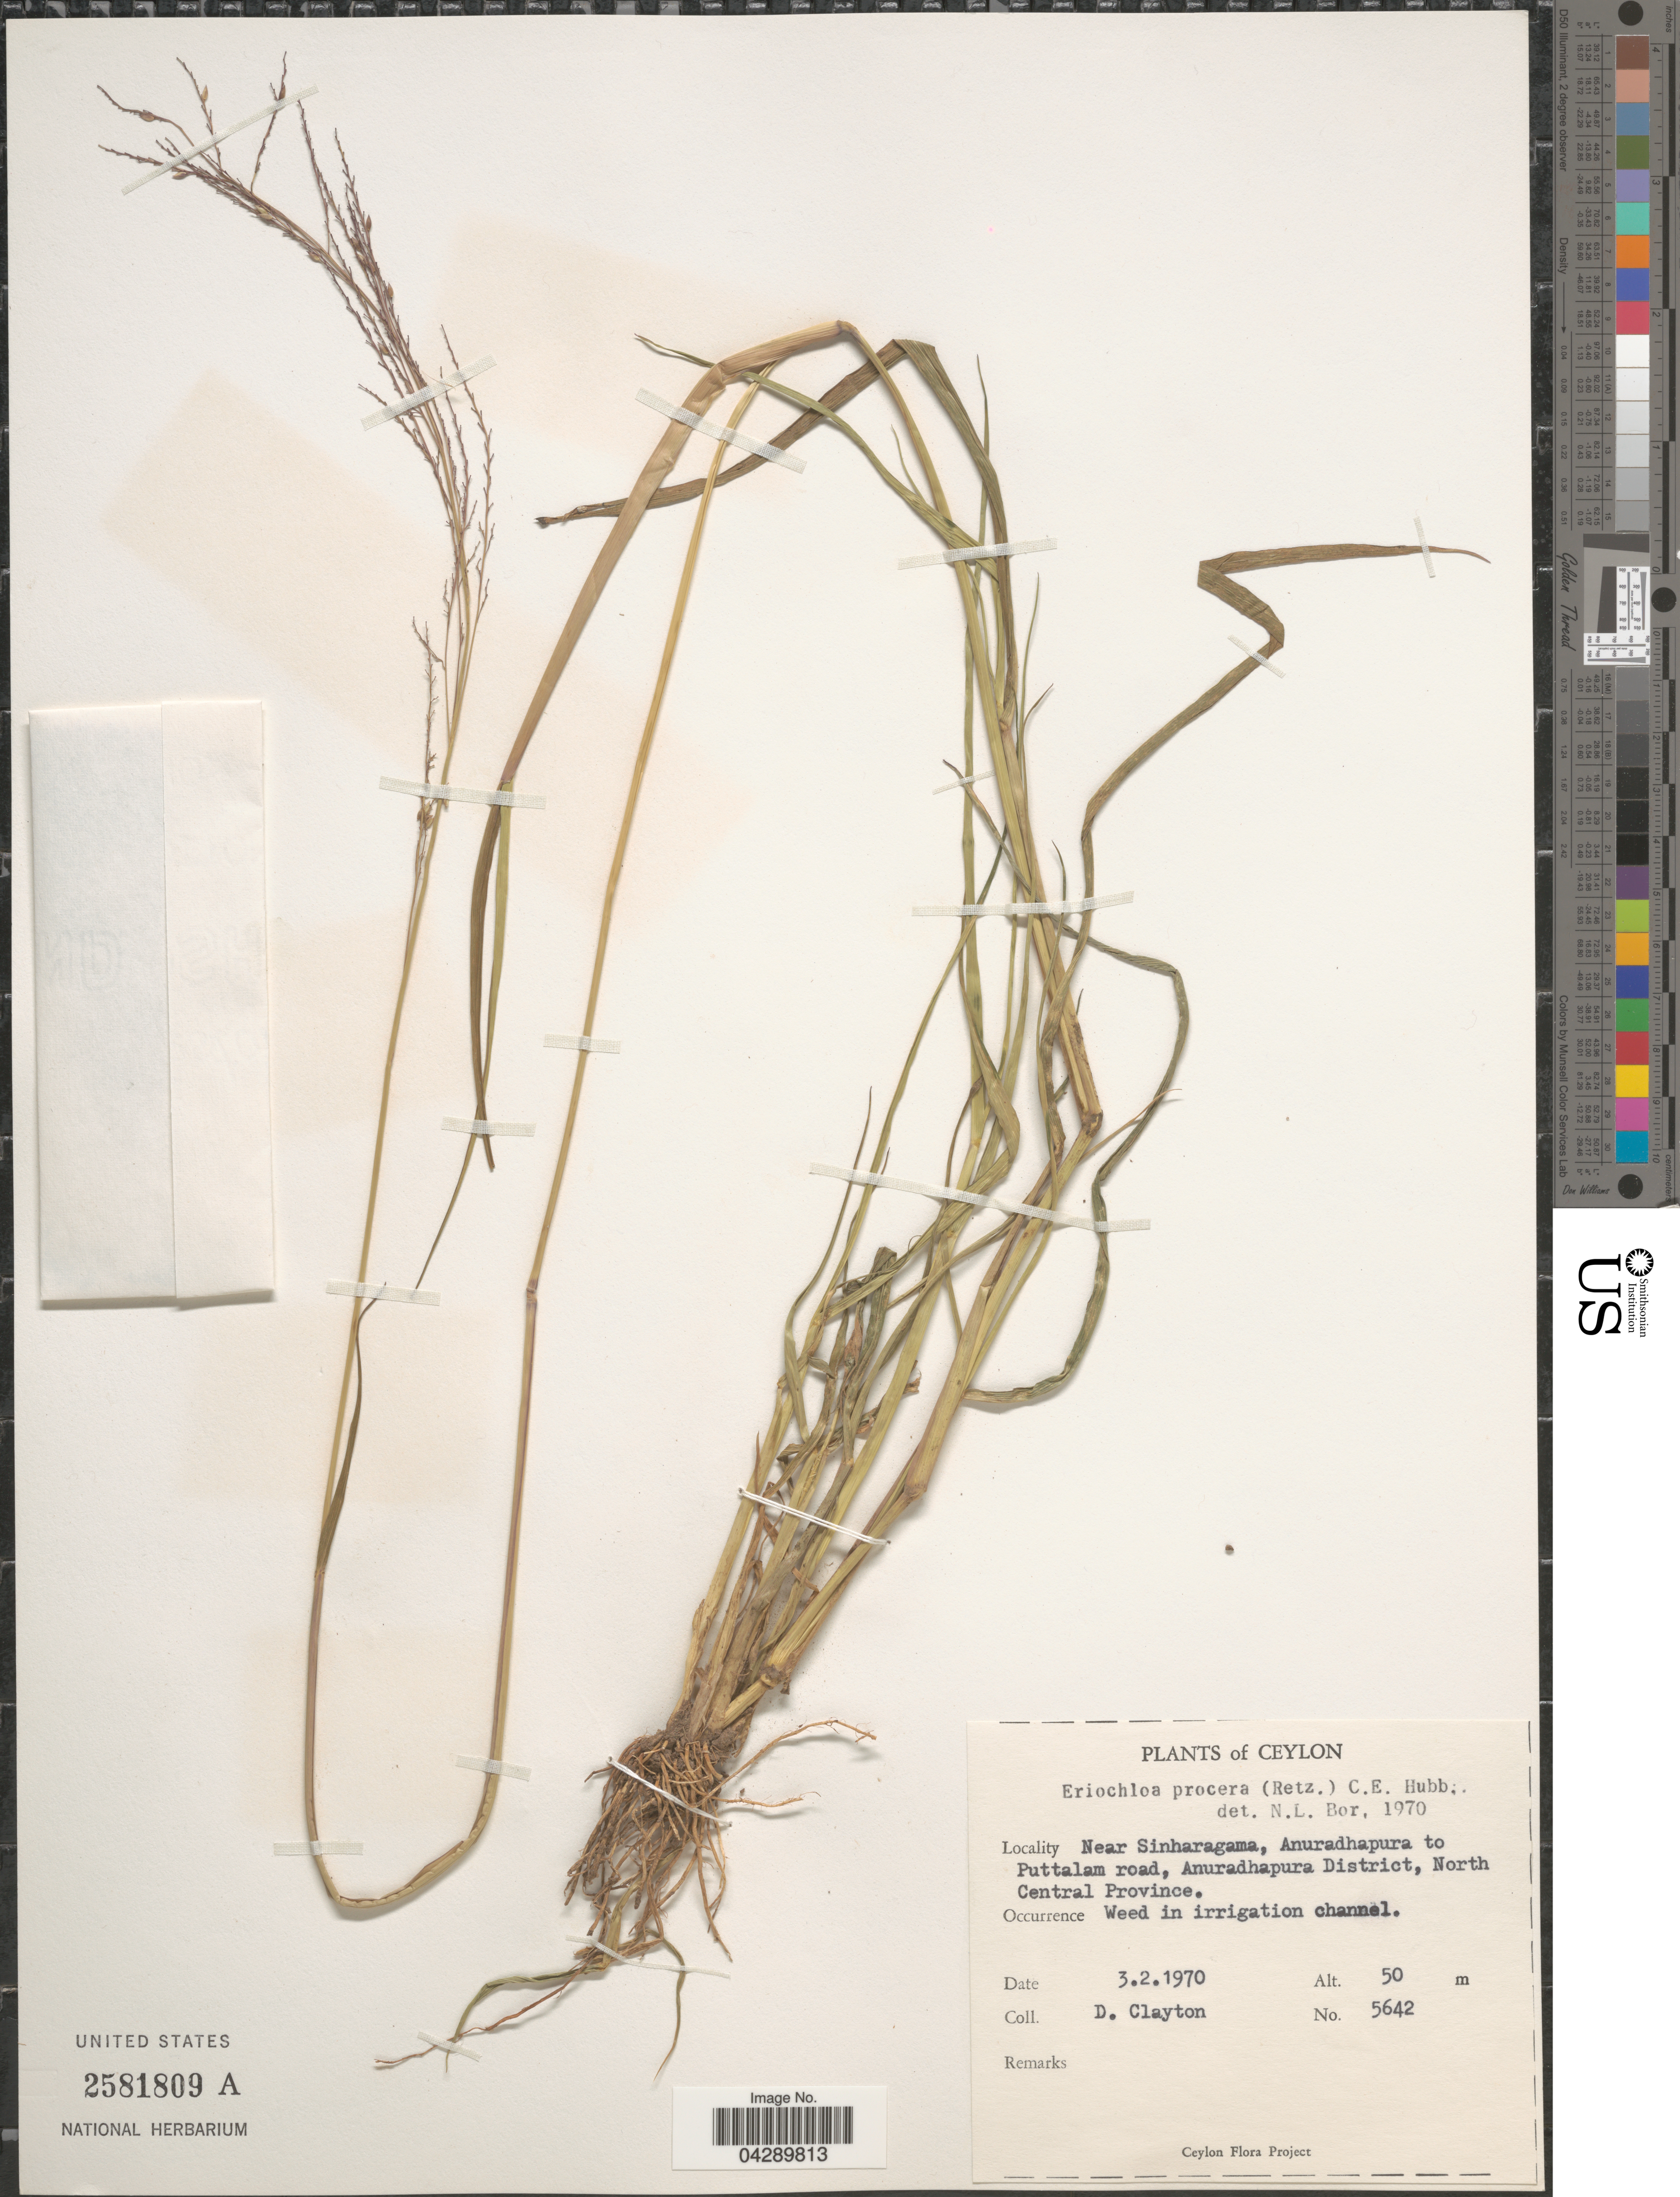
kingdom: Plantae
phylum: Tracheophyta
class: Liliopsida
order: Poales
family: Poaceae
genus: Eriochloa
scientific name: Eriochloa procera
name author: (Retz.) C.E. Hubb.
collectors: D. Clayton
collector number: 5642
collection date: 1970-02-03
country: Sri Lanka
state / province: North Central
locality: Ceylon. Near Sinharagama, Anuradhapura to Puttalam road, Anuradhapura District.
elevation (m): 50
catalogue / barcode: US 2581809A